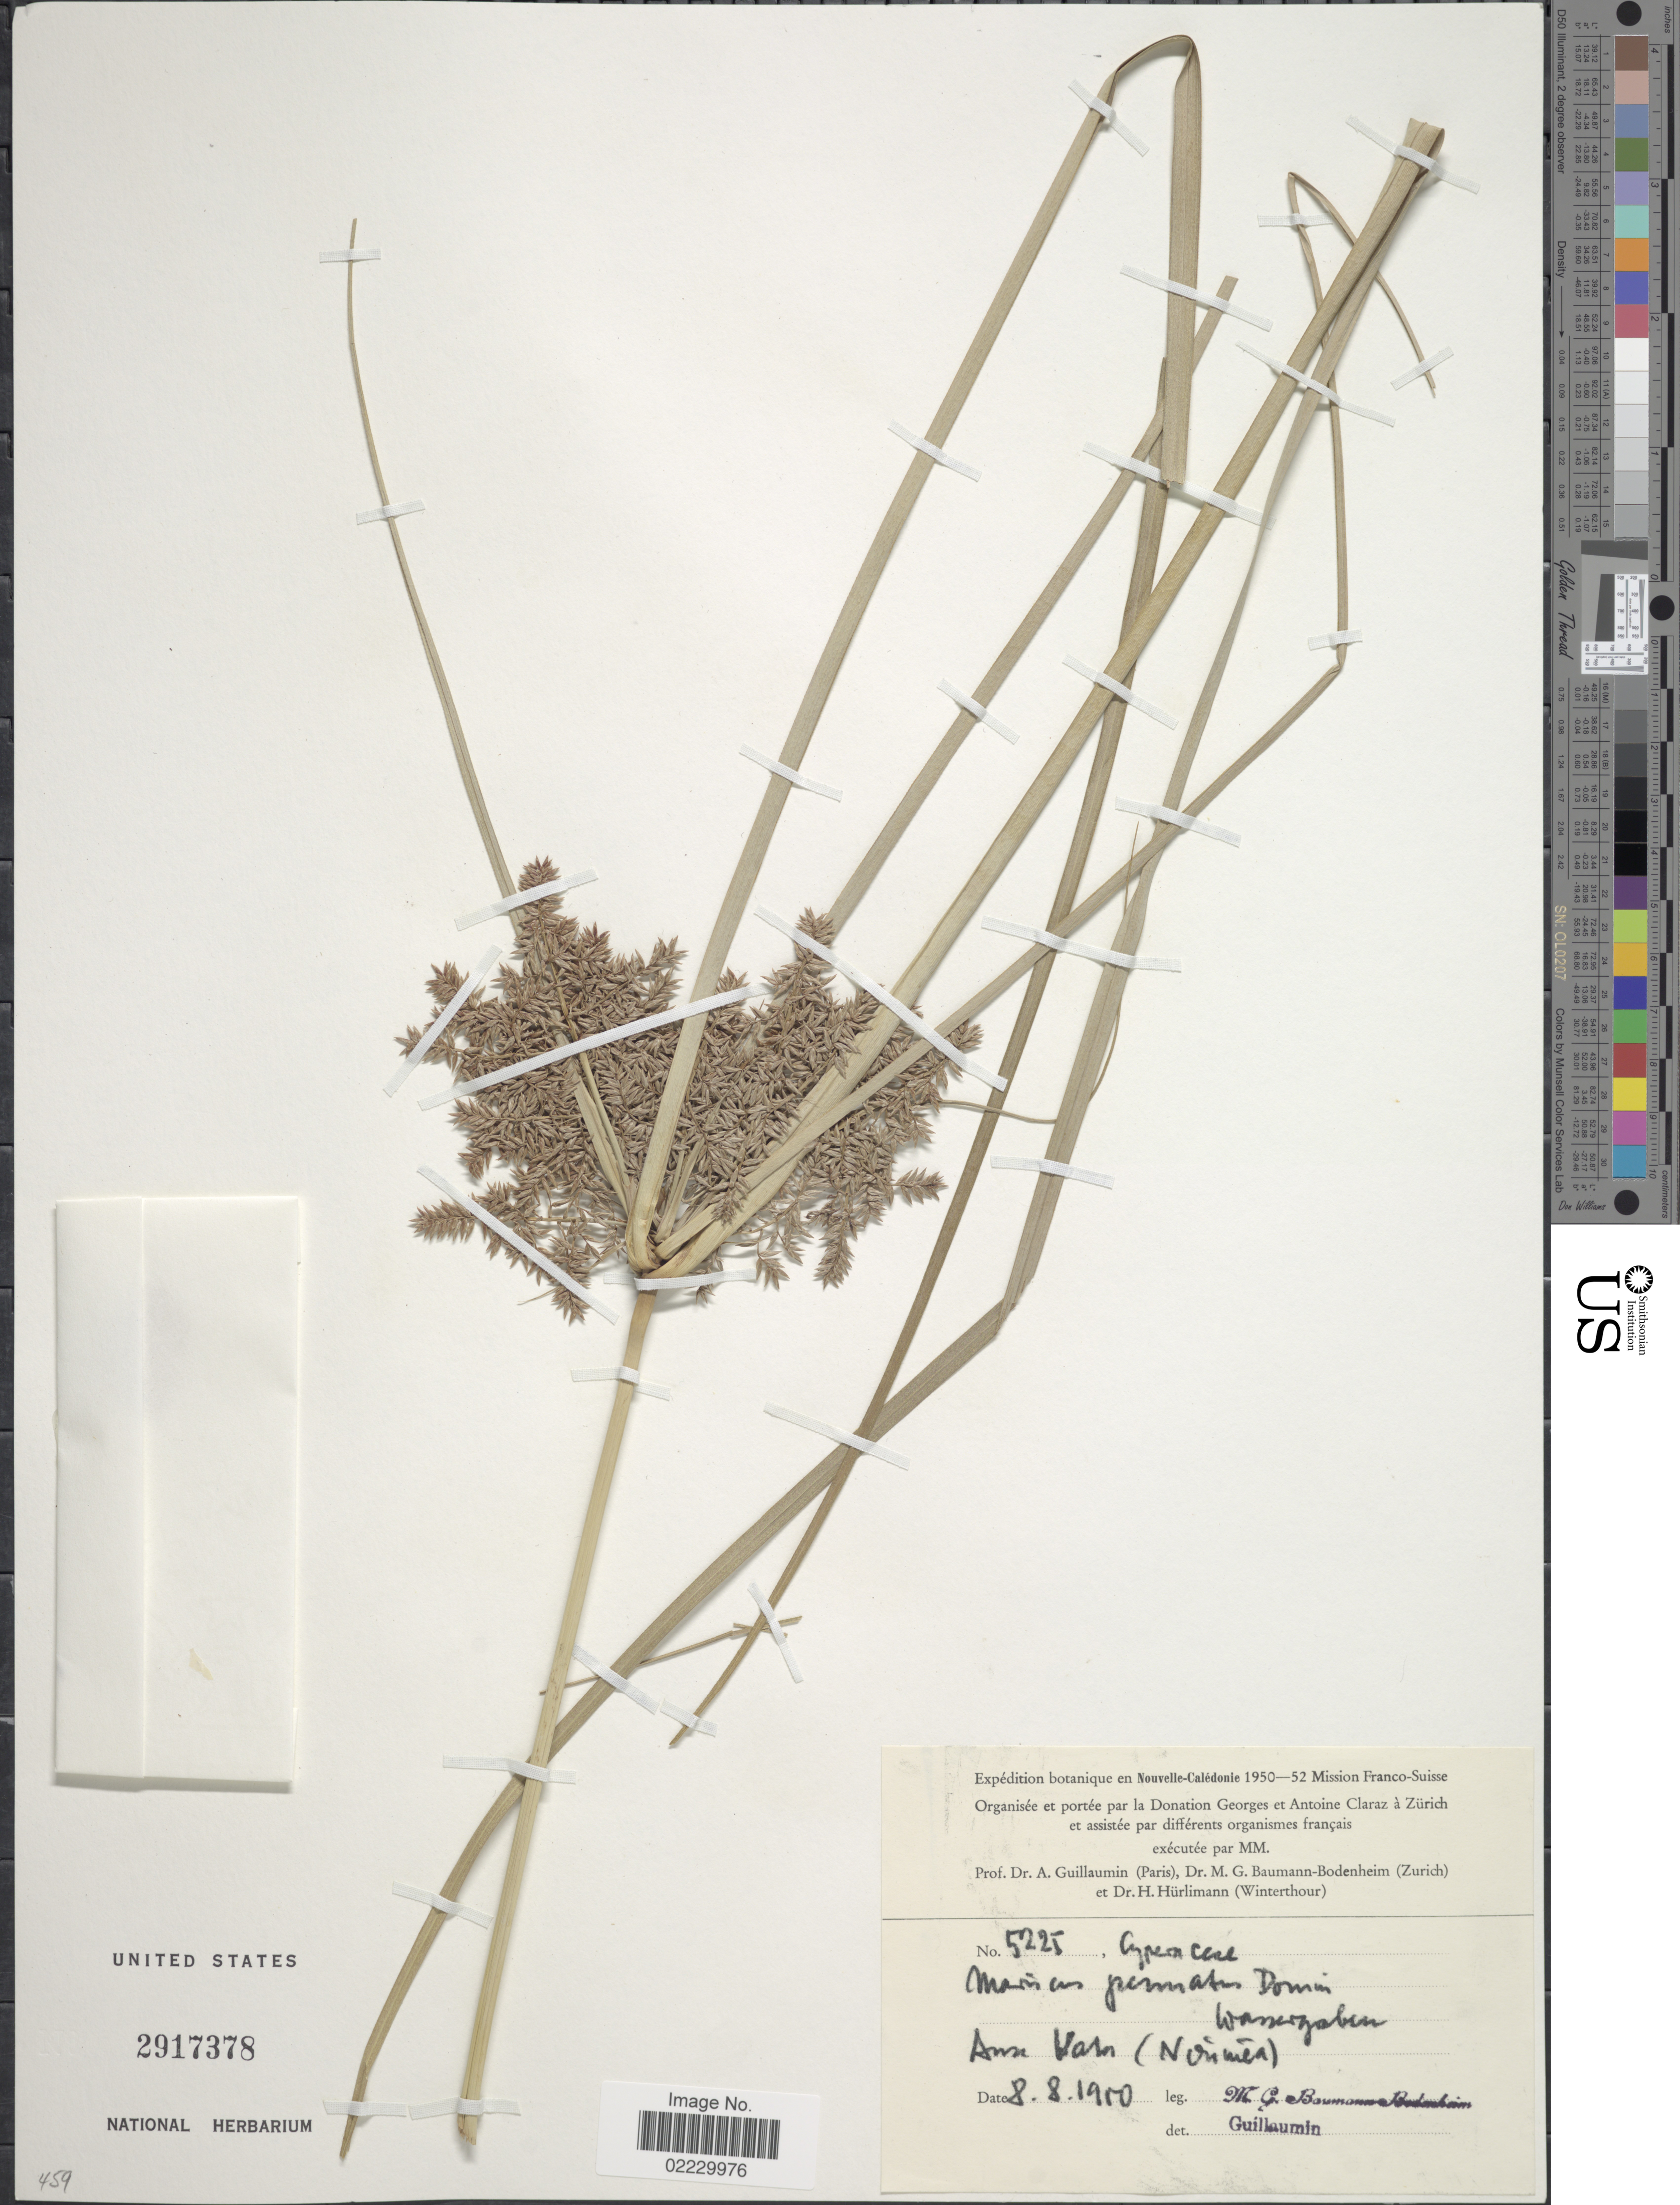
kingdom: Plantae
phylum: Tracheophyta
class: Liliopsida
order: Poales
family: Cyperaceae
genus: Cyperus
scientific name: Cyperus javanicus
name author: Houtt.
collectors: M. G. Baumann-Bodenheim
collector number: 5225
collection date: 1950-08-08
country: New Caledonia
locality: Ana Vasa (Noumea) [interpreted]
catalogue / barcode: US 2917378